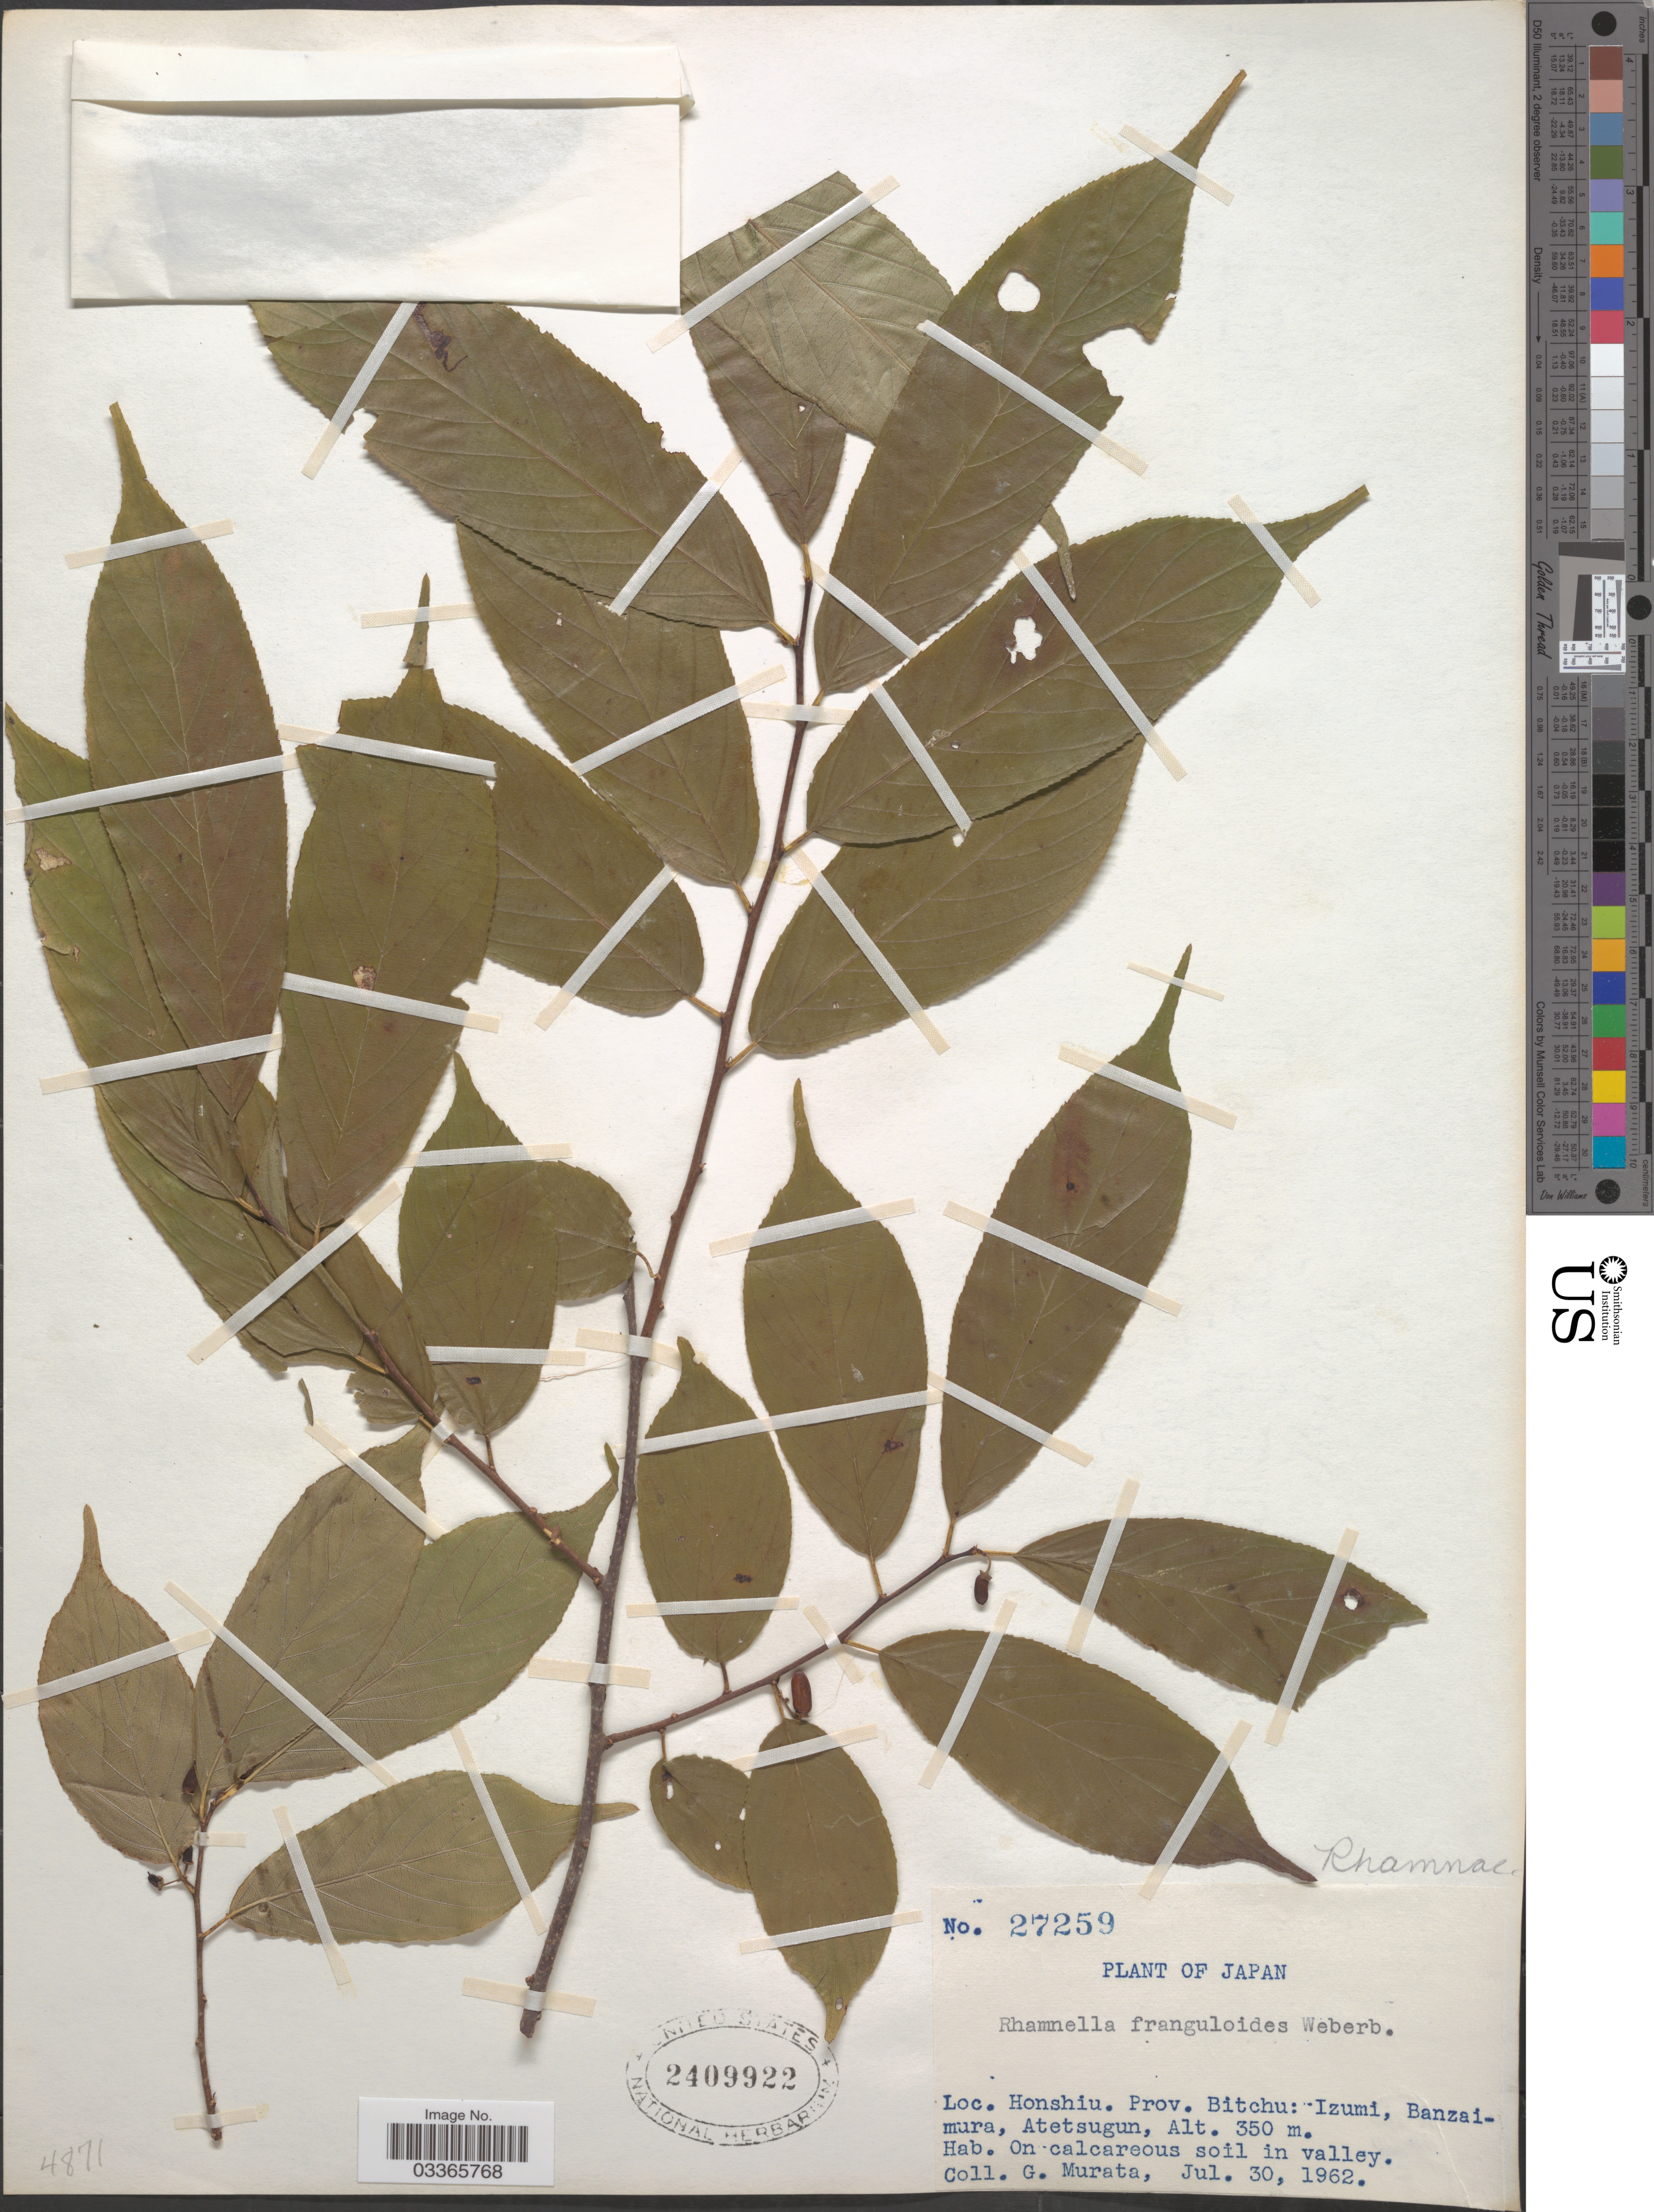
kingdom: Plantae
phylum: Tracheophyta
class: Magnoliopsida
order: Rosales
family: Rhamnaceae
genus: Rhamnella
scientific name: Rhamnella franguloides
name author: (Maxim.) Weberb.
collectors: G. Murata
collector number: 27259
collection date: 1962-07-30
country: Japan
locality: Honshiu. Prov. Bitchu: Izumi, Banzaimura, Atetsugun.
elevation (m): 350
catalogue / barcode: US 2409922